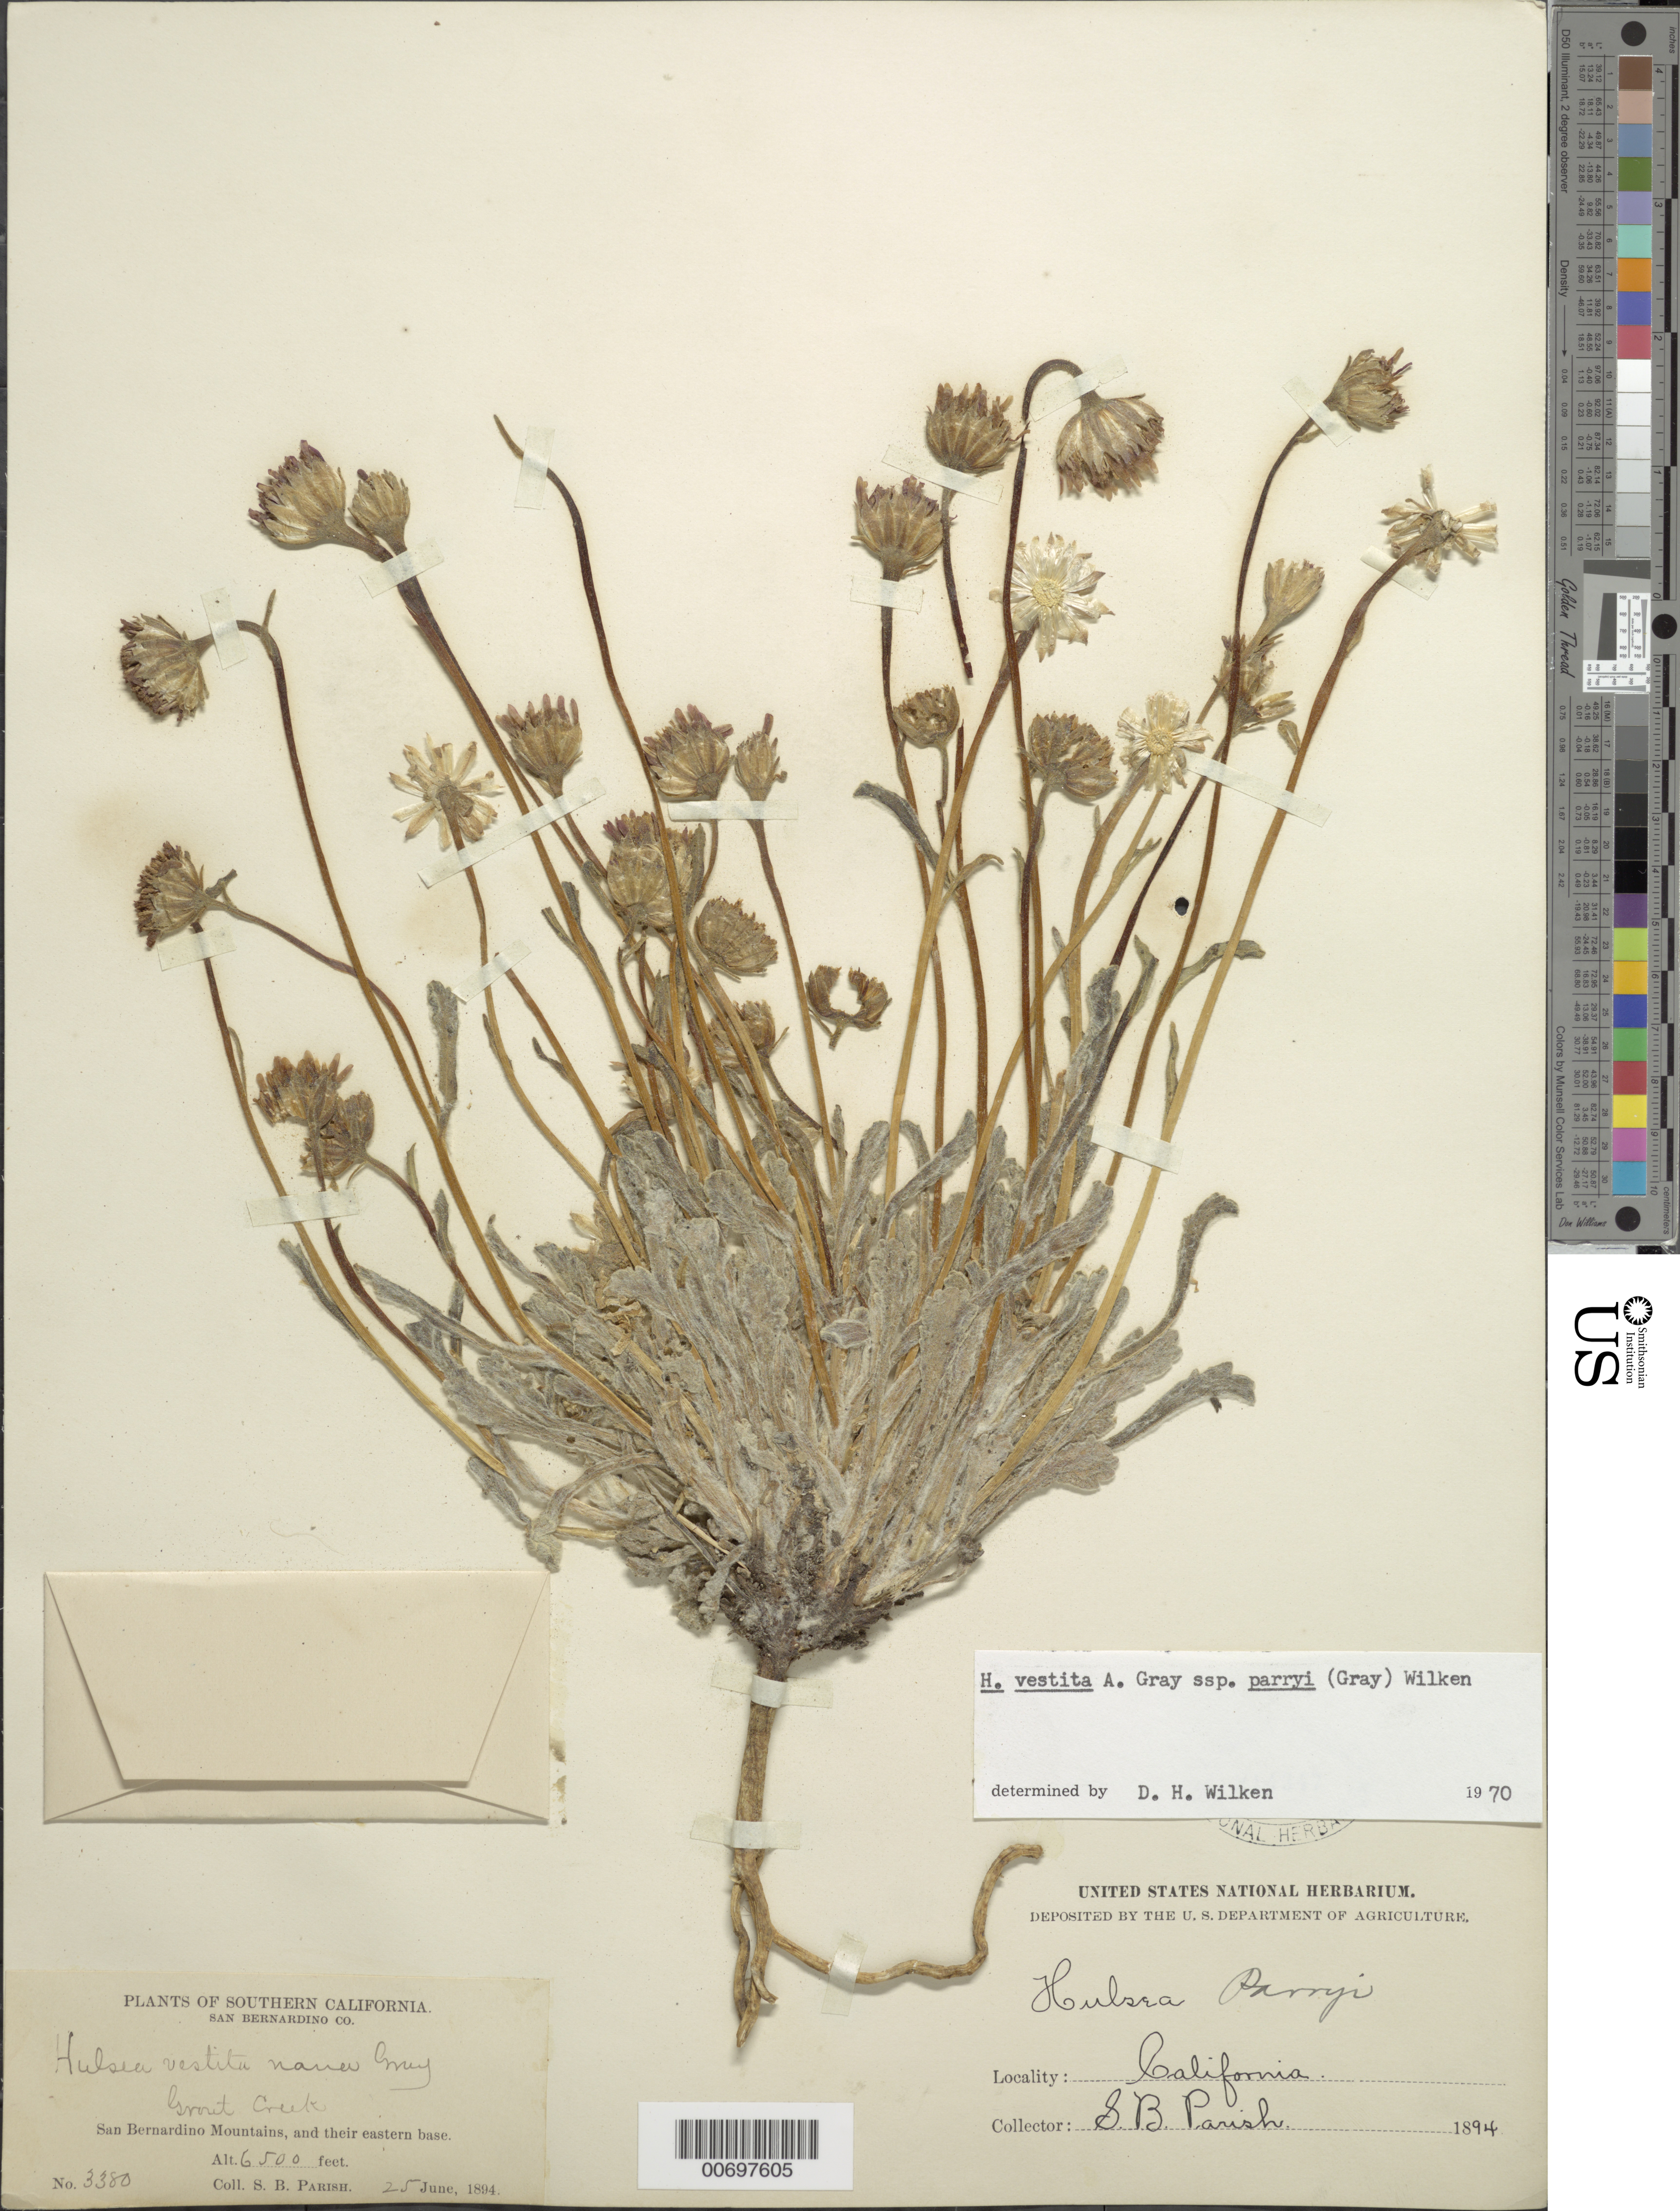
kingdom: Plantae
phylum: Tracheophyta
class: Magnoliopsida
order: Asterales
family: Asteraceae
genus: Hulsea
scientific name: Hulsea vestita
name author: A. Gray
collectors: S. B. Parish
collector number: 3380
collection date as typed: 25 Jun 1894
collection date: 1894-06-25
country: United States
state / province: California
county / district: San Bernardino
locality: Grout (?) Creek, San Bernardino Mts., and their eastern base.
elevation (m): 1981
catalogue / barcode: US 214347